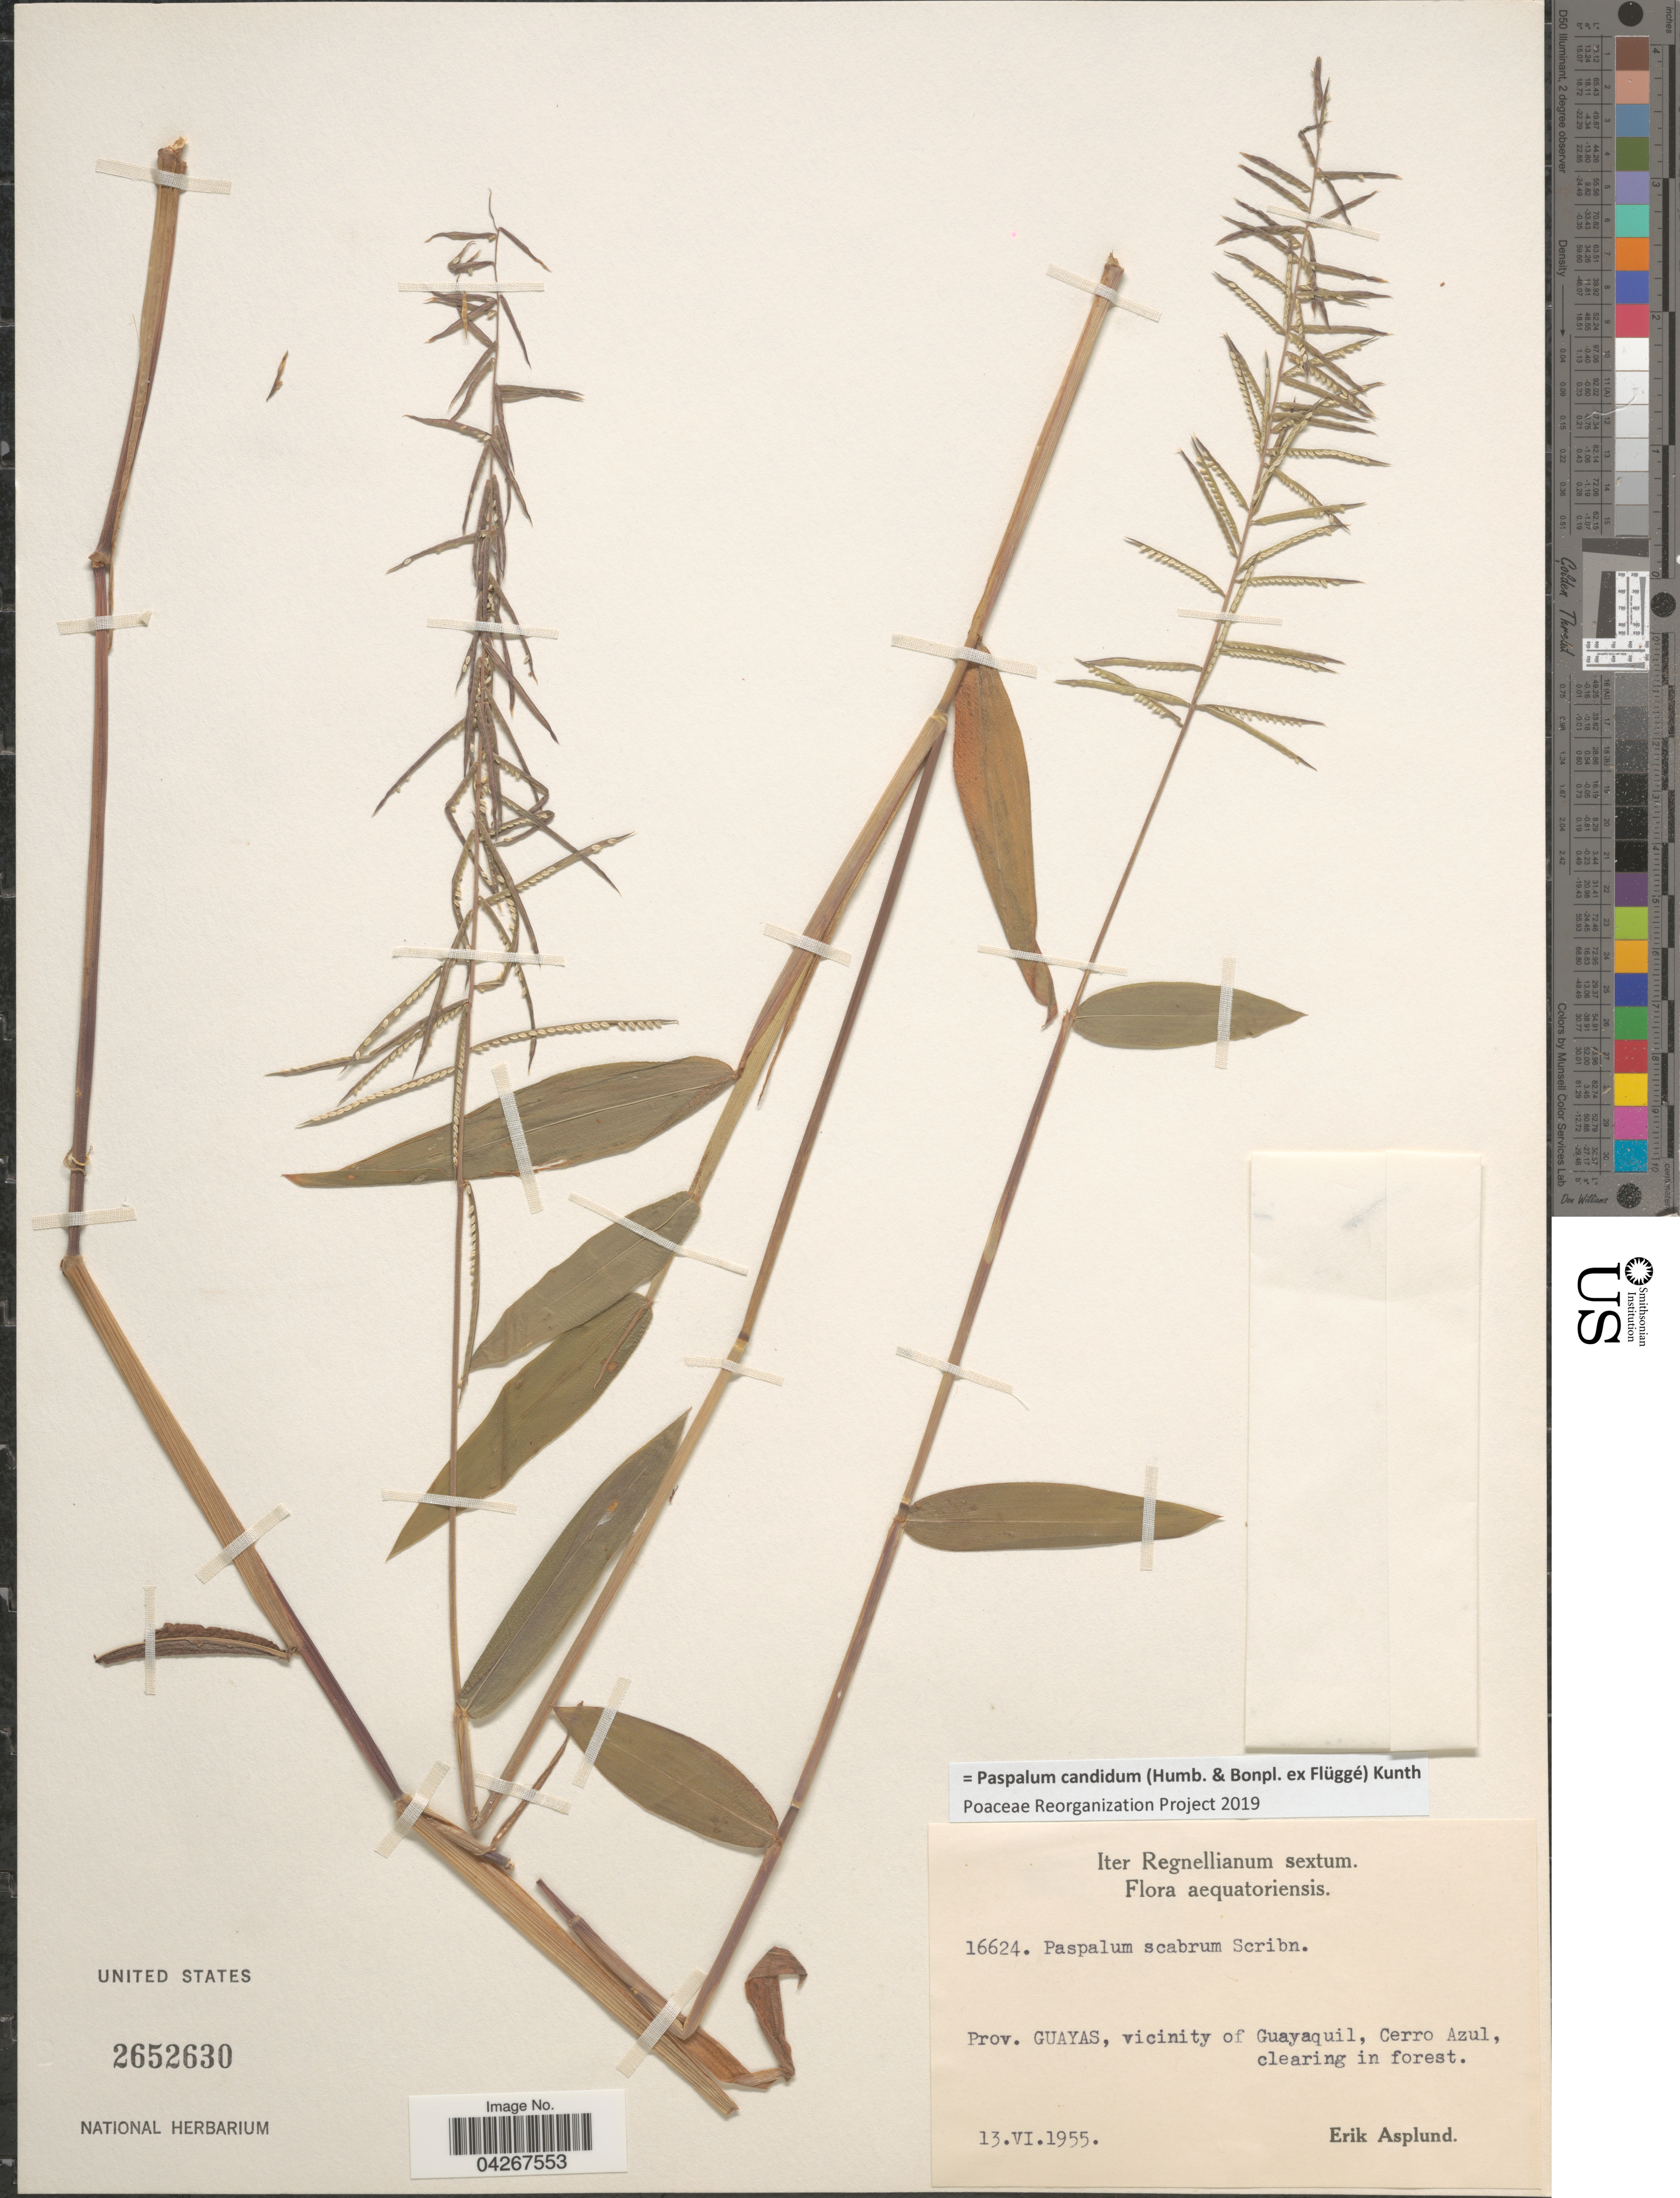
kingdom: Plantae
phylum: Tracheophyta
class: Liliopsida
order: Poales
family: Poaceae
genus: Paspalum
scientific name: Paspalum candidum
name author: (Humb. & Bonpl. ex Fleugge) Kunth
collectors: E. Asplund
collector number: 16624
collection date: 1955-06-13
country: Ecuador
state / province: Guayas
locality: Iter Regnellianum sextum. Aequatoriensis. Vicinity of Guayaquil, Cerro Azul, clearing in forest.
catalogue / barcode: US 2652630